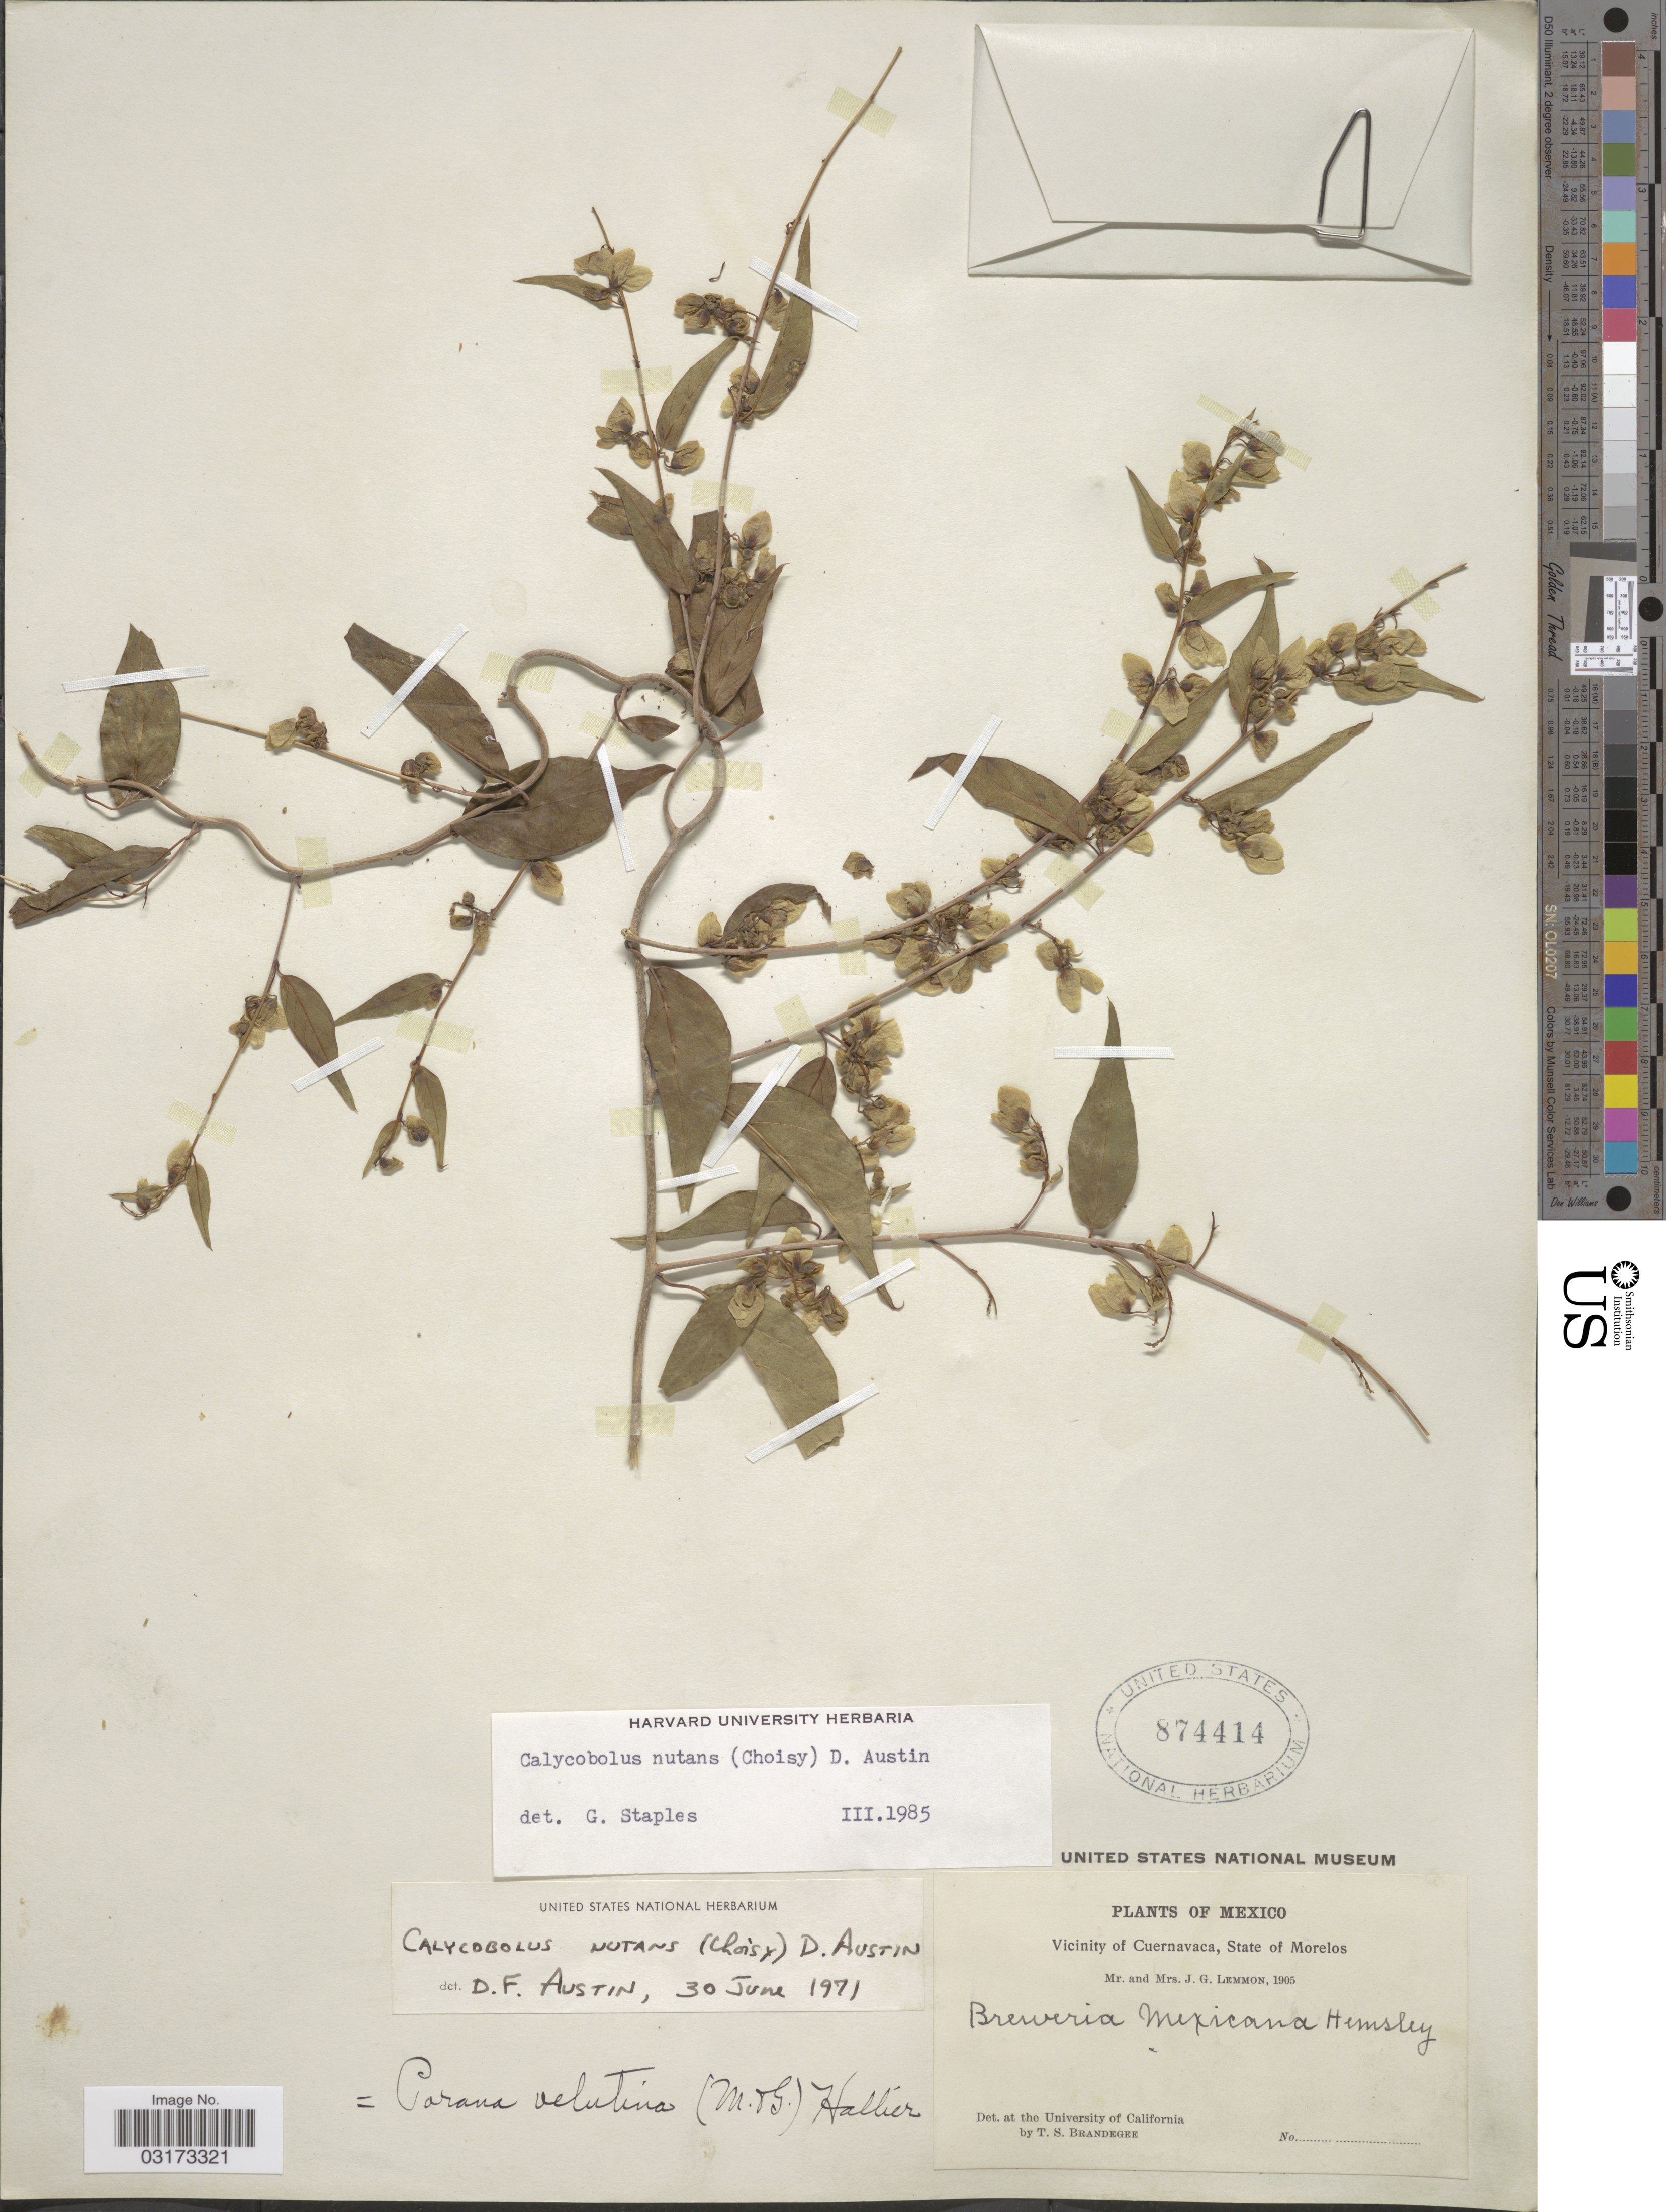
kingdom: Plantae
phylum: Tracheophyta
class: Magnoliopsida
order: Solanales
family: Convolvulaceae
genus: Calycobolus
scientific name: Calycobolus nutans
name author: (Moc. & Sessé ex Choisy) D.F. Austin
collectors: J. Lemmon & Mrs. J. G. Lemmon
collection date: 1905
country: Mexico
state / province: Morelos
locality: Vicinity of Cuernavaca.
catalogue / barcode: US 874414